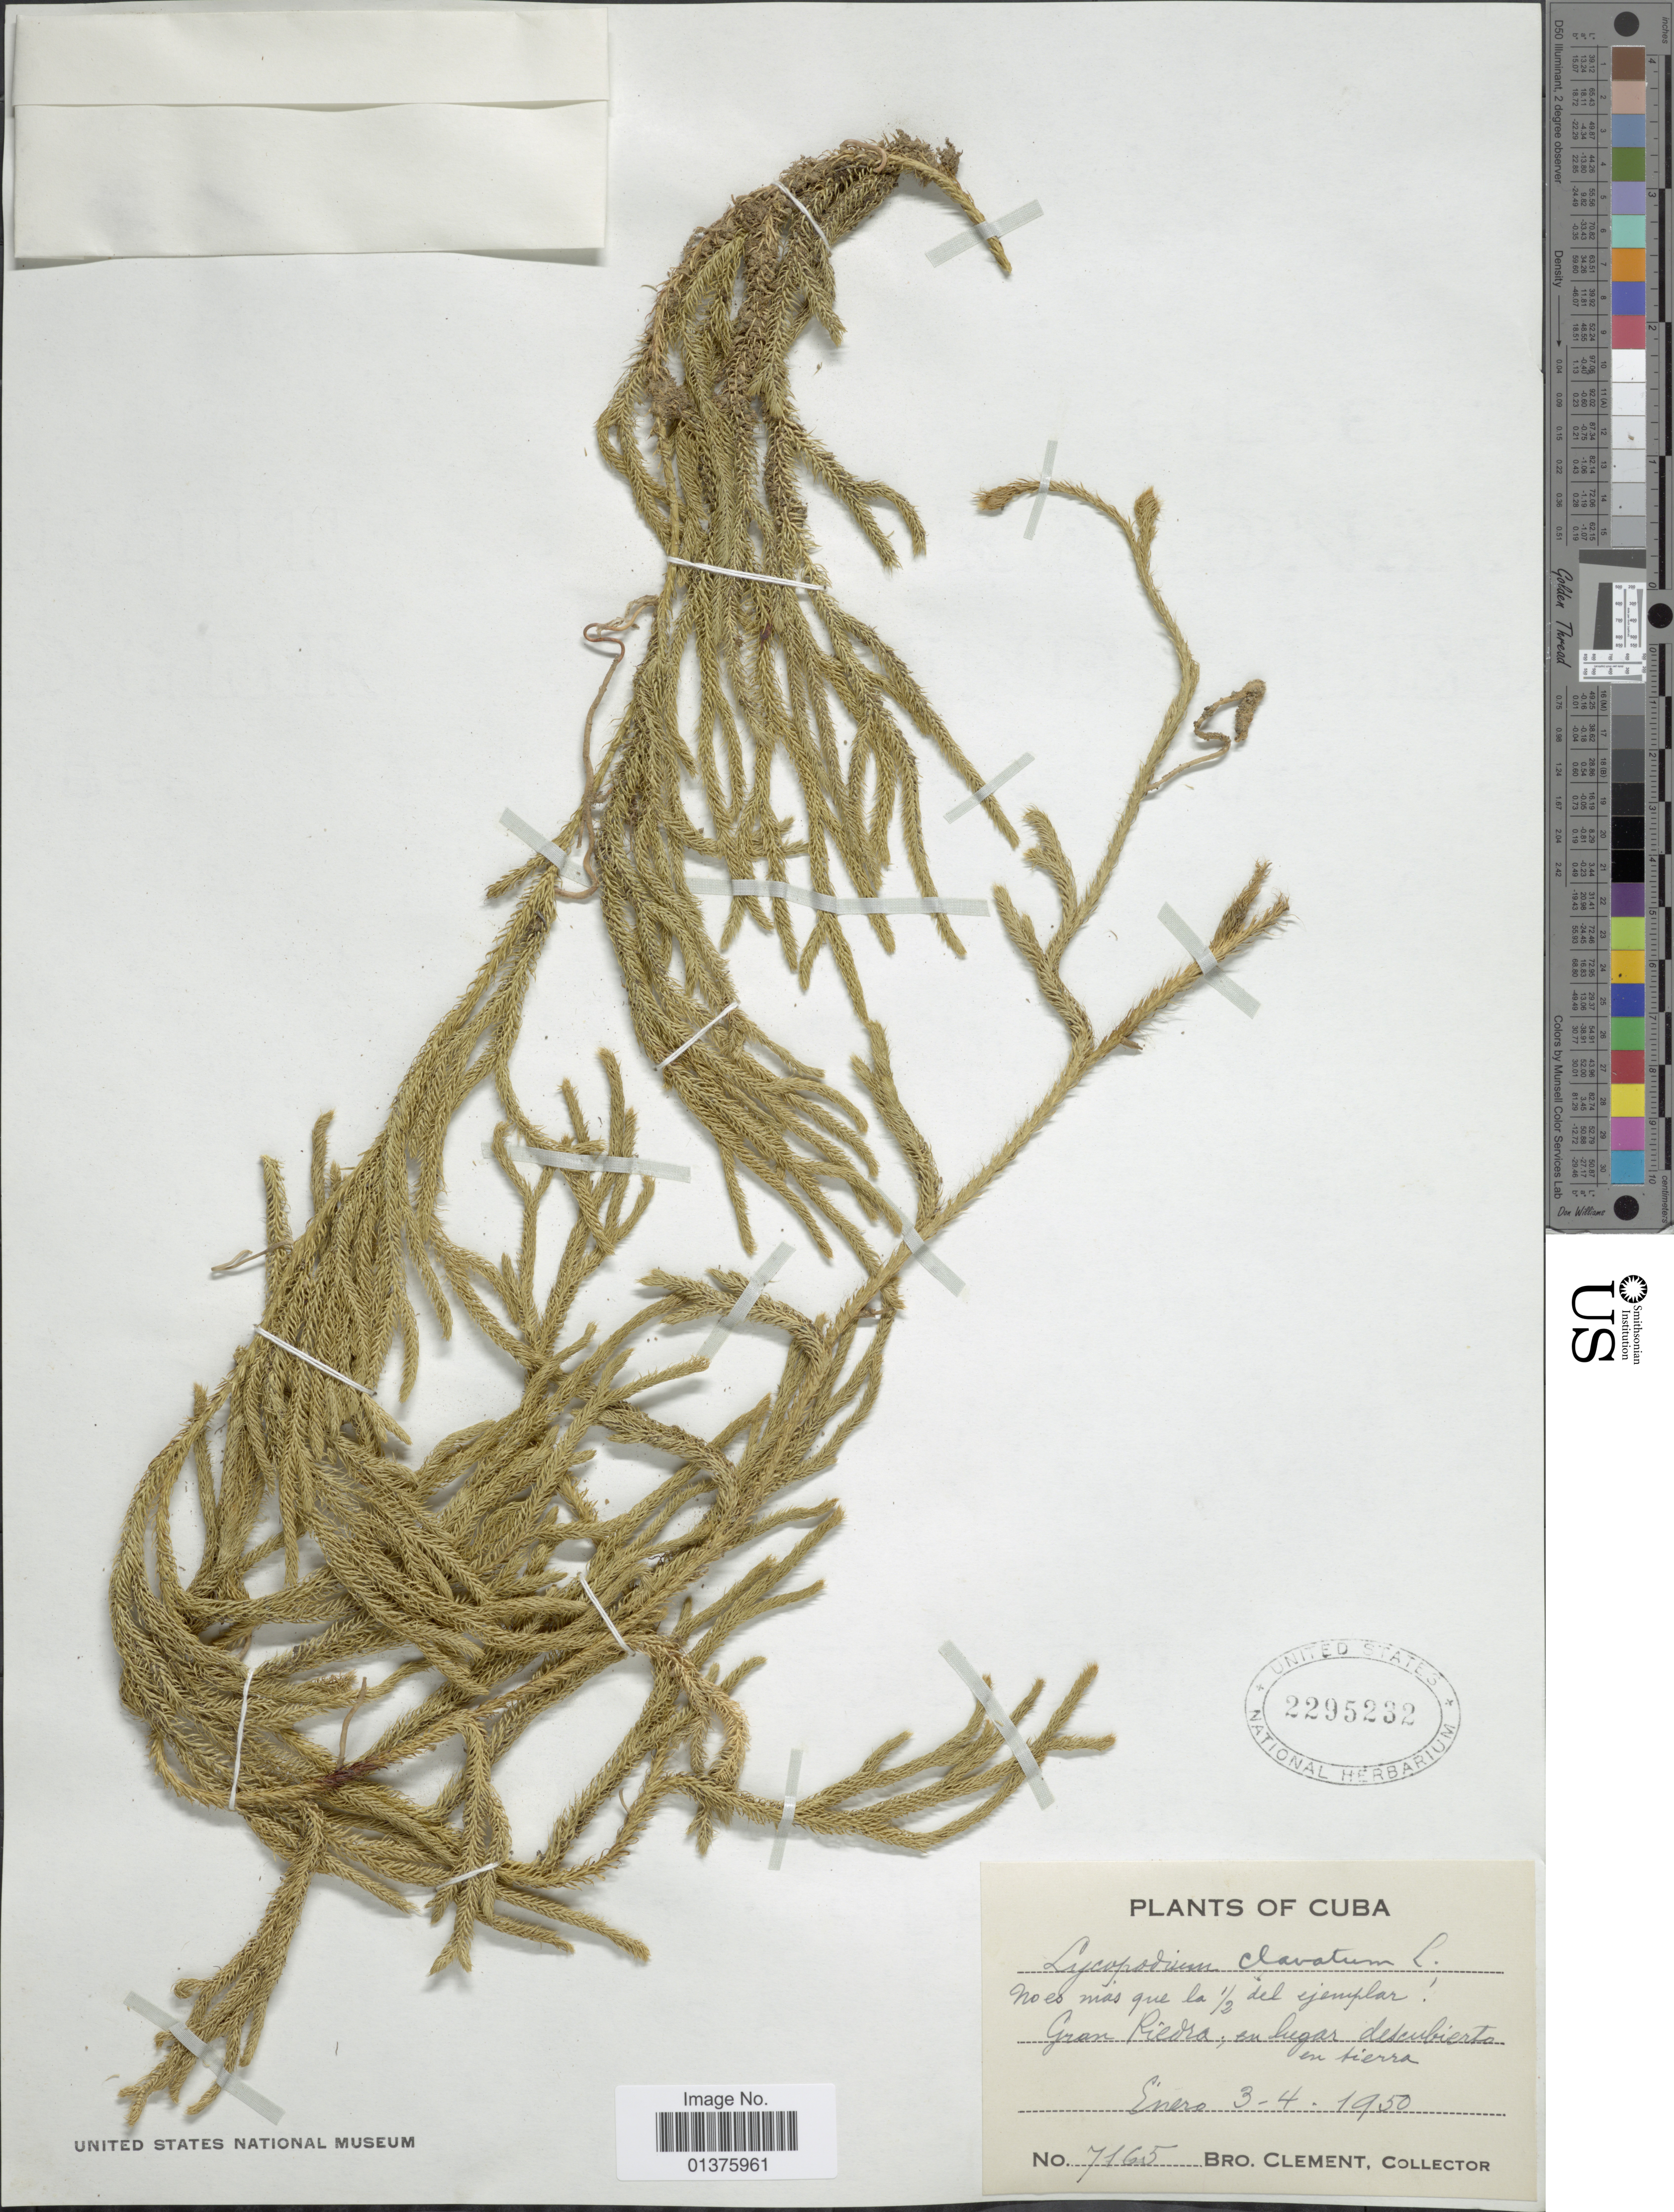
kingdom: Plantae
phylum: Tracheophyta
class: Lycopodiopsida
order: Lycopodiales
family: Lycopodiaceae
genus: Lycopodium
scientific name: Lycopodium clavatum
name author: L.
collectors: B. Clement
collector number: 7165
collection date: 1950-01-03/1950-01-04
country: Cuba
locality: Gran Piedra, en lugar descubierto en sierra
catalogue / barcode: US 2295232